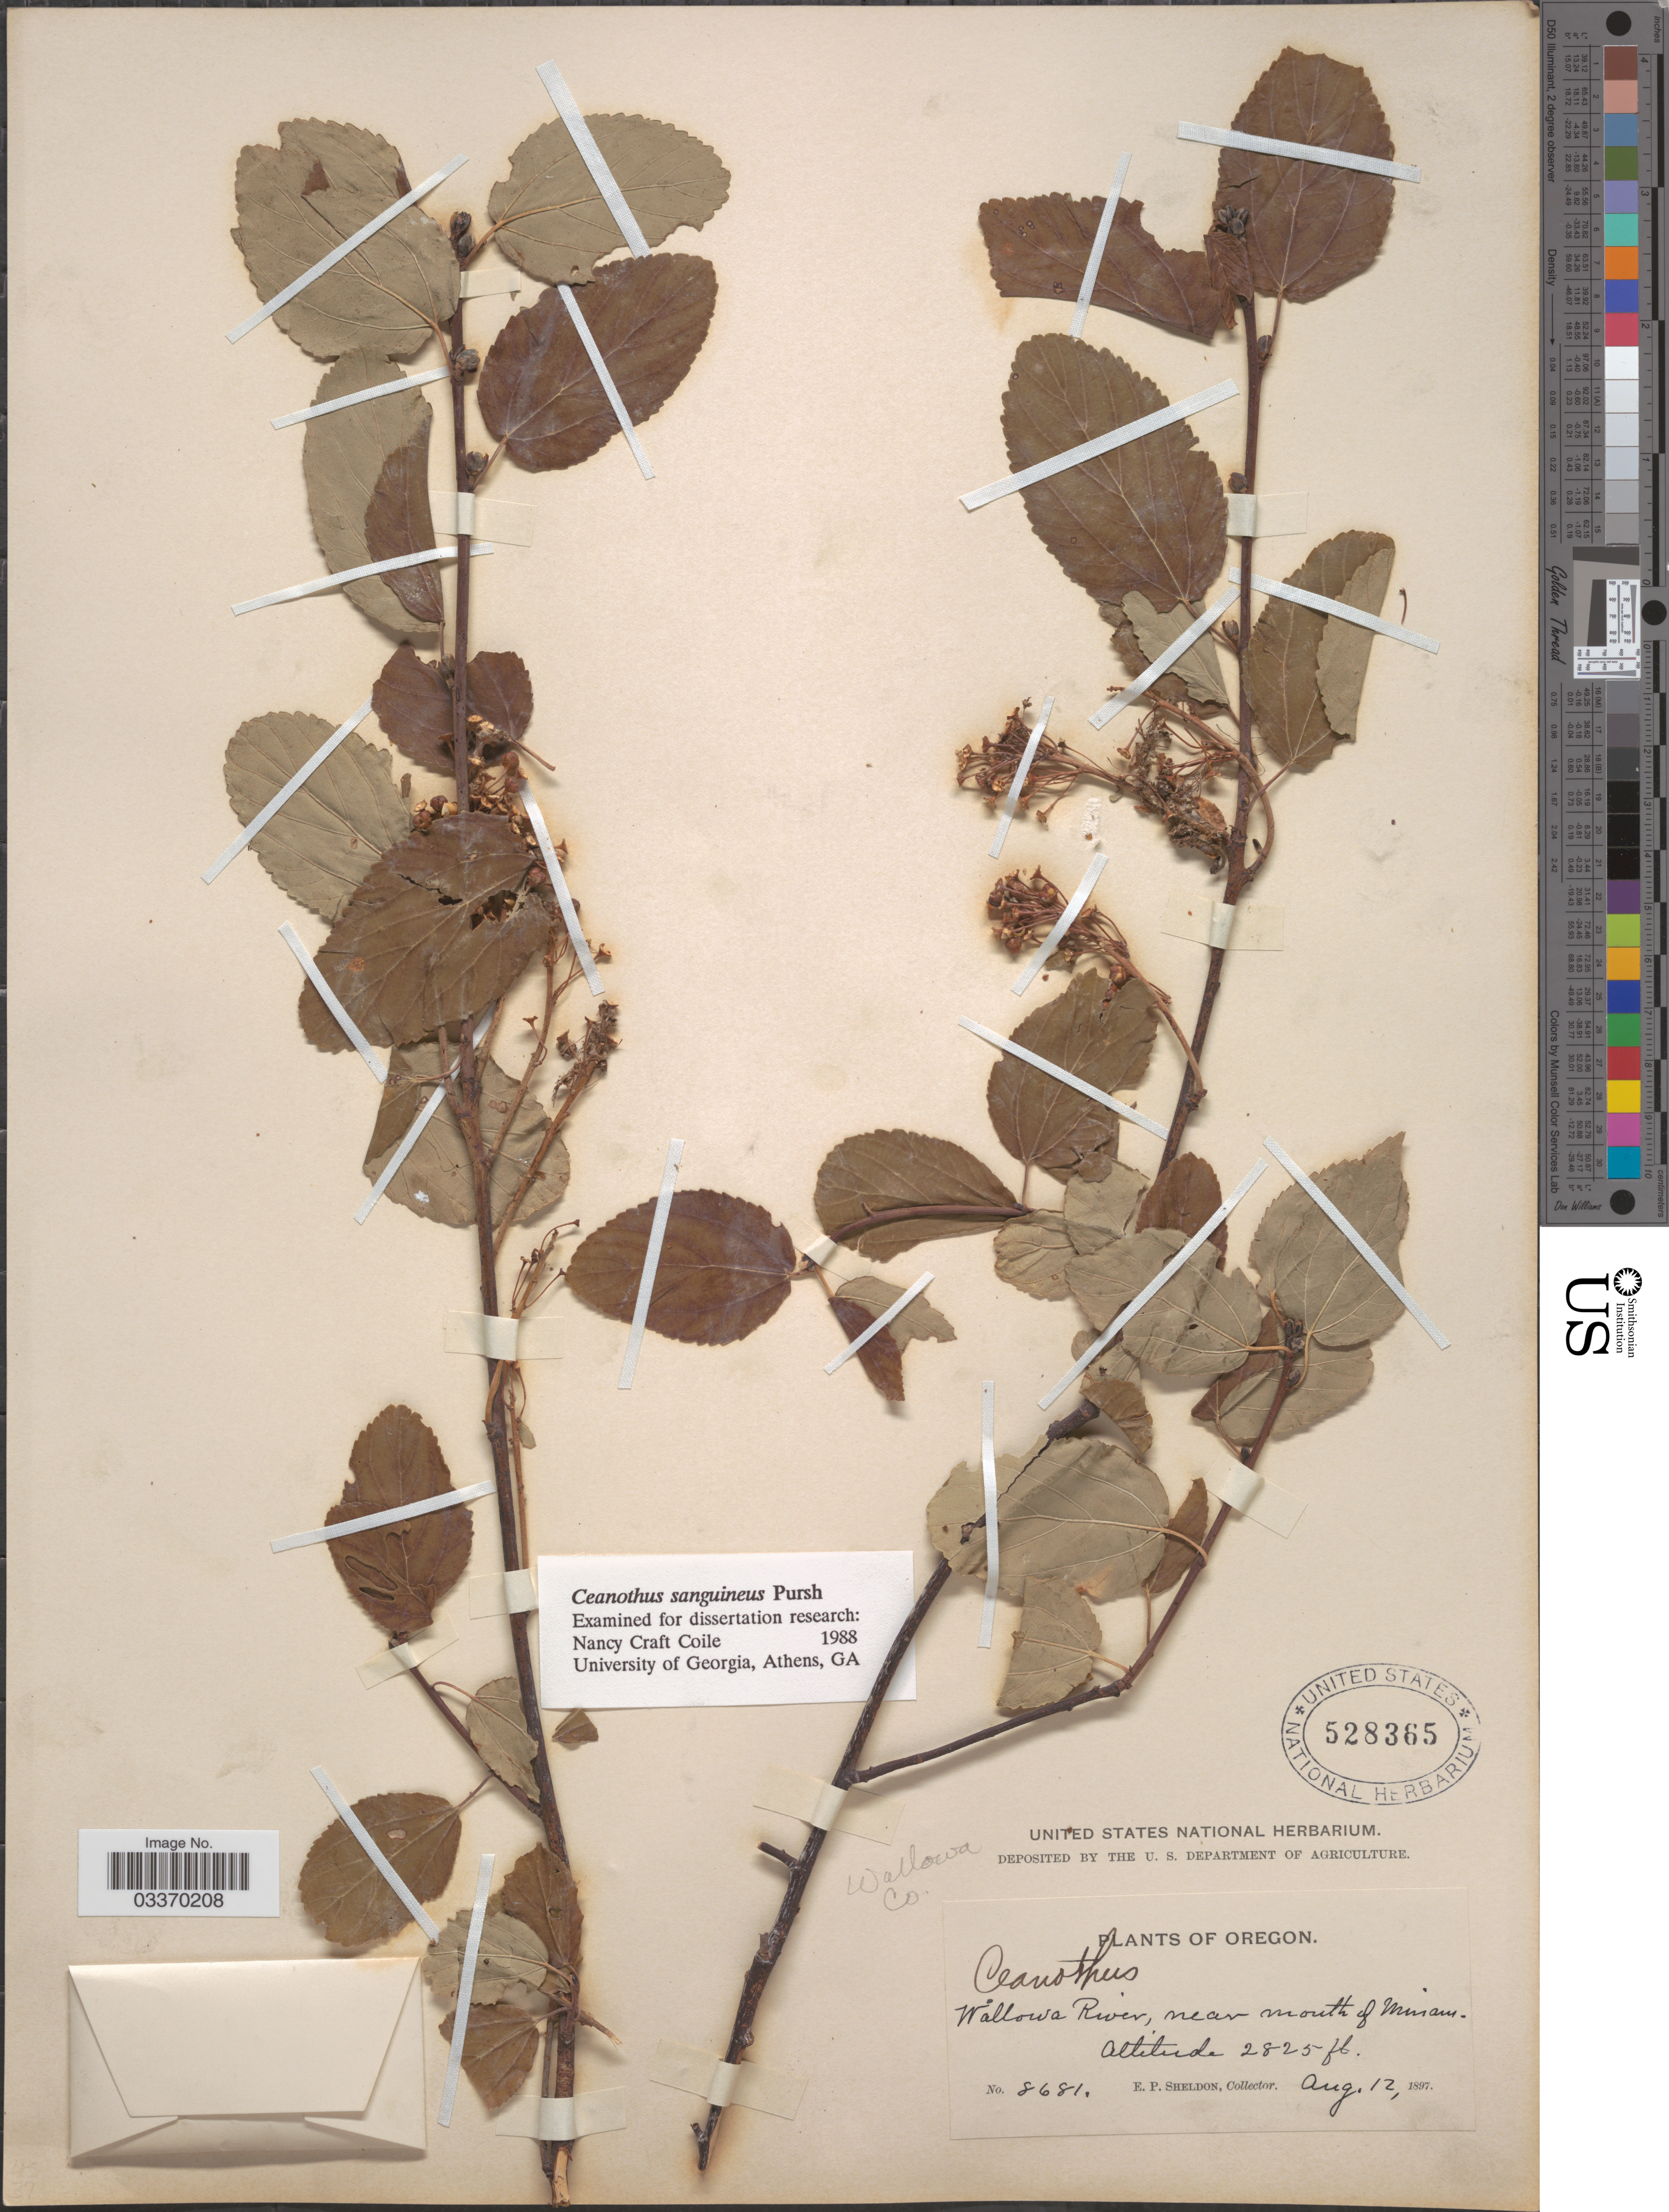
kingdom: Plantae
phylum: Tracheophyta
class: Magnoliopsida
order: Rosales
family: Rhamnaceae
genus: Ceanothus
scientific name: Ceanothus sanguineus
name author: Pursh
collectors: E. P. Sheldon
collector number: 8681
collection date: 1897-08-12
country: United States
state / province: Oregon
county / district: Wallowa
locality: Wallowa River, near mouth of Minam, Wallowa Co.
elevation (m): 861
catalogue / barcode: US 528365